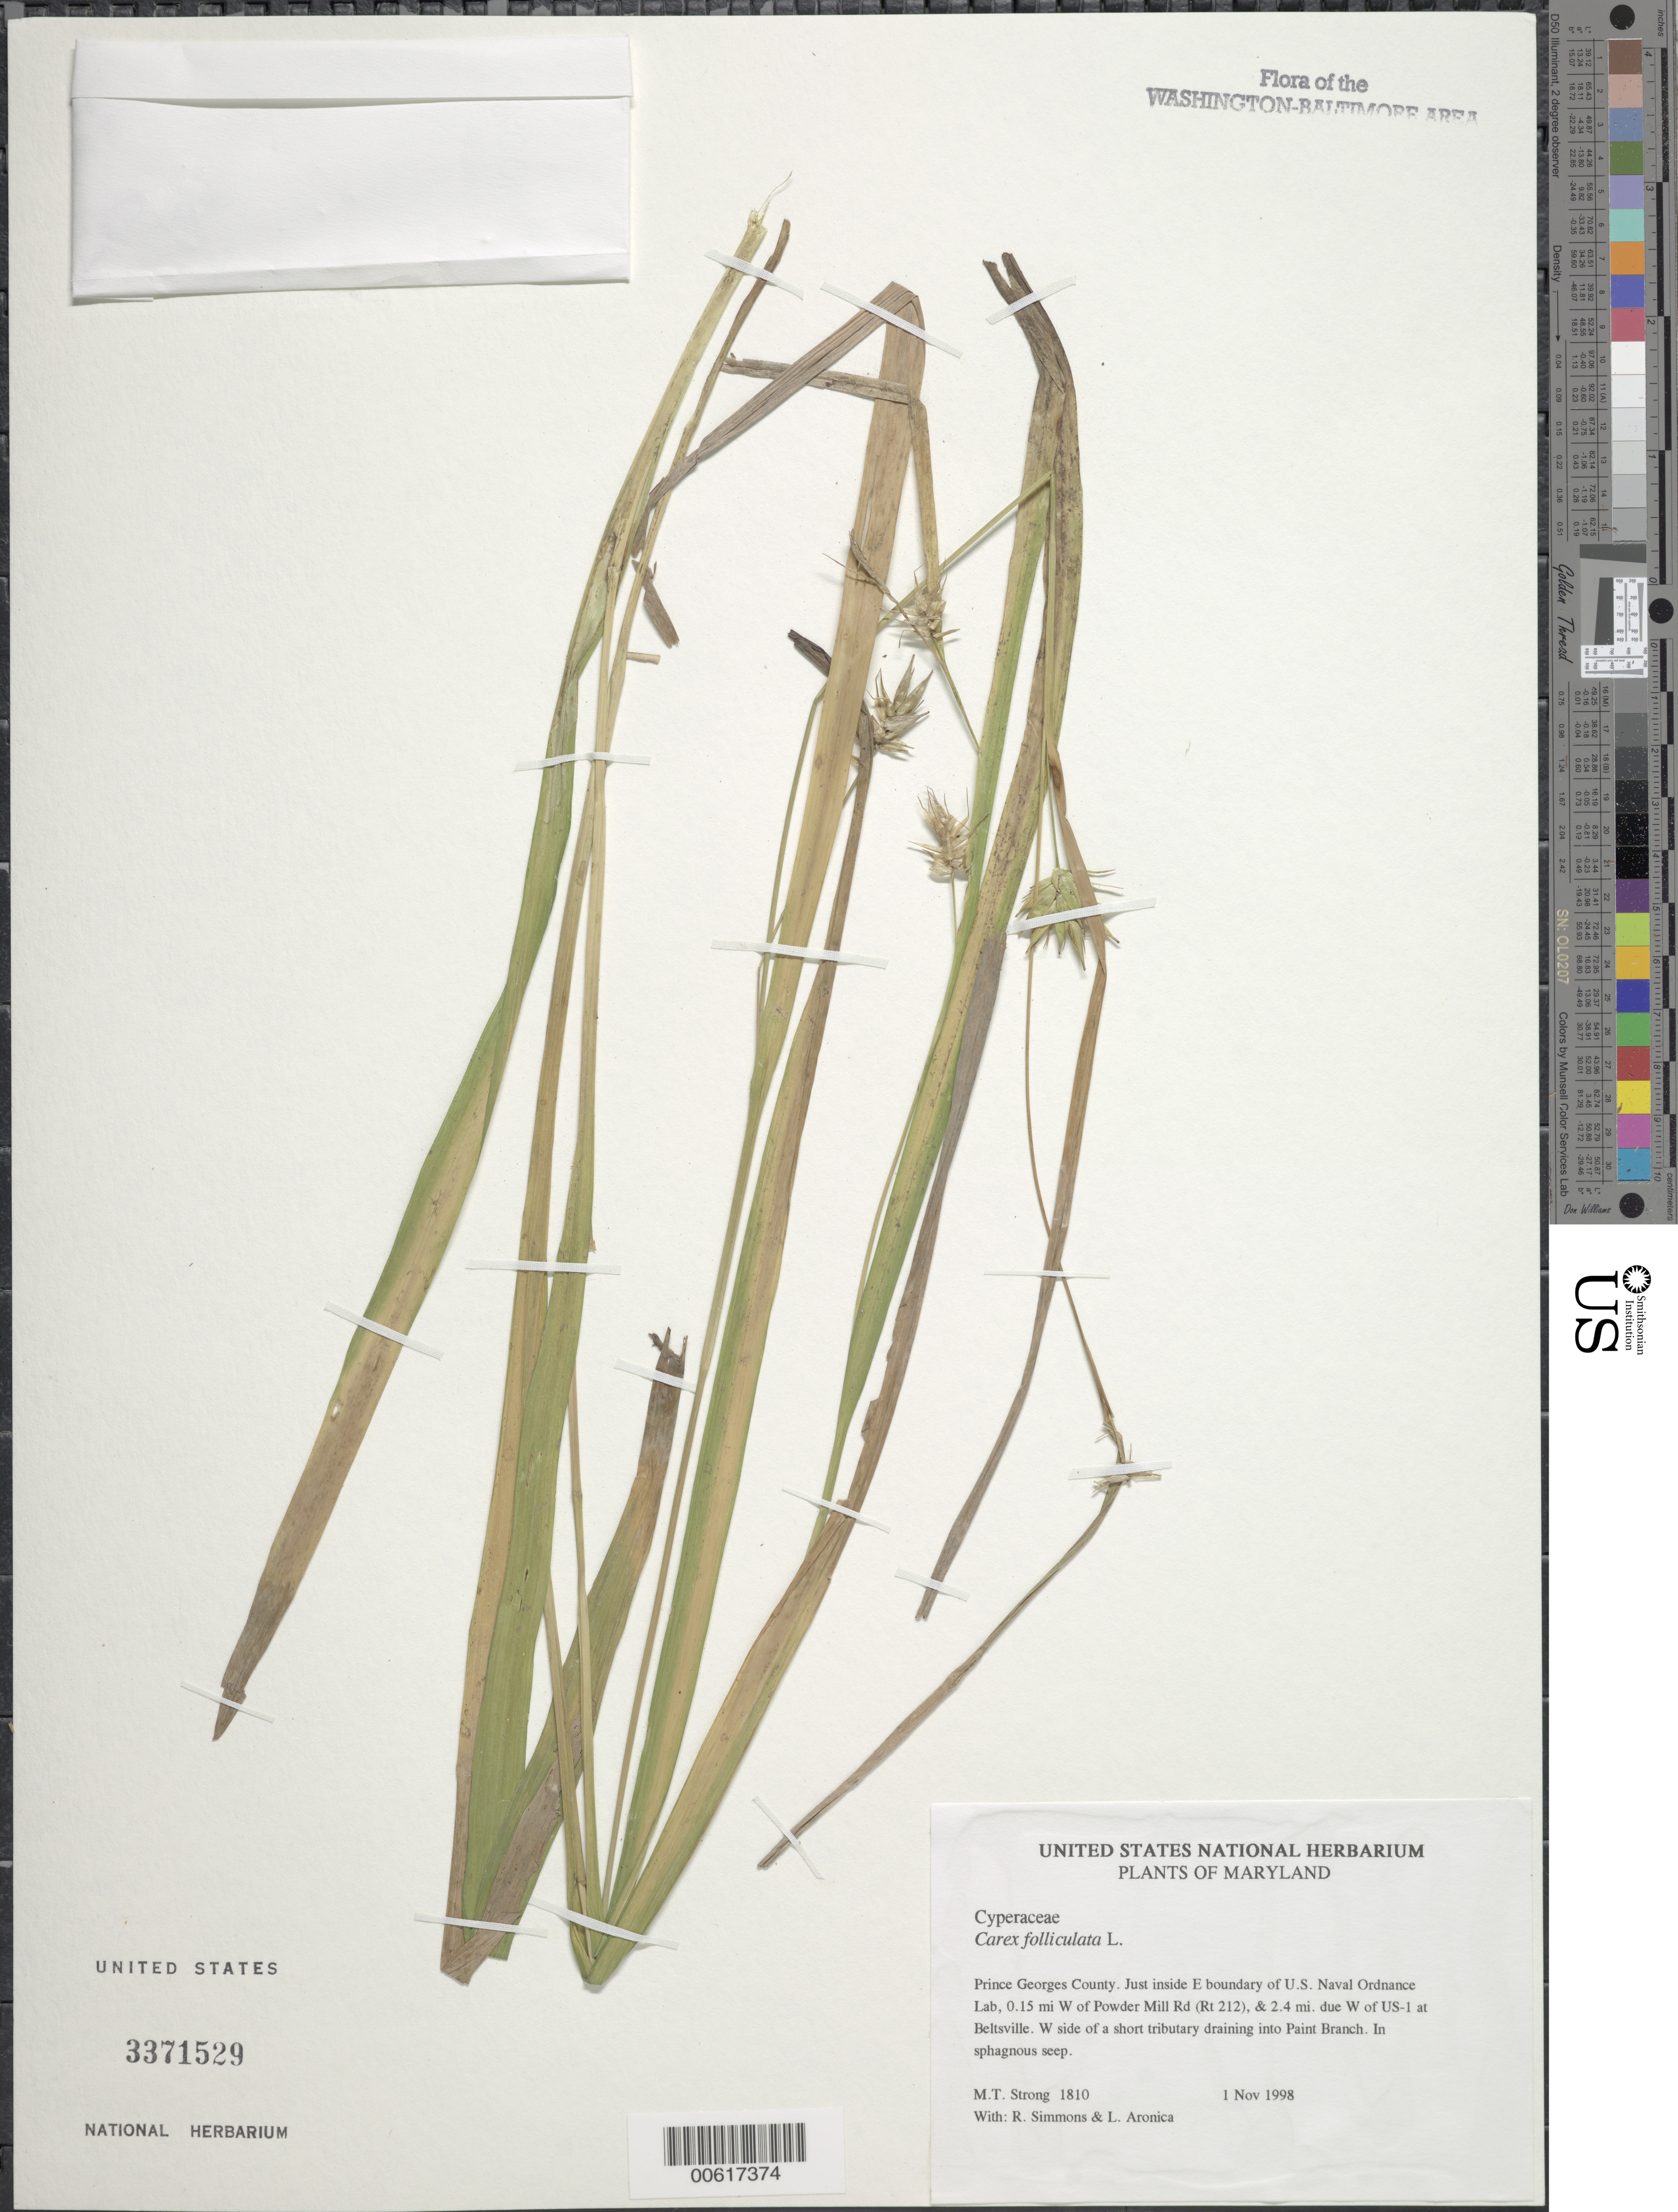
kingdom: Plantae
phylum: Tracheophyta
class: Liliopsida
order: Poales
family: Cyperaceae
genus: Carex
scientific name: Carex folliculata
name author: L.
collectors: M. T. Strong, R. Simmons & L. Aronica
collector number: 1810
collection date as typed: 01 Nov 1998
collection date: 1998-11-01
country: United States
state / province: Maryland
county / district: Prince George's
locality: Just inside E boundary of U.S. Naval Ordnance Lab, 0.15 mi W of Powder Mill Rd (Rt 212), & 2.4 mi. due W of US-1 at Beltsville.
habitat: W side of a short tributary draining into Paint Branch. In sphagnous seep.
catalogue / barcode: US 3371529